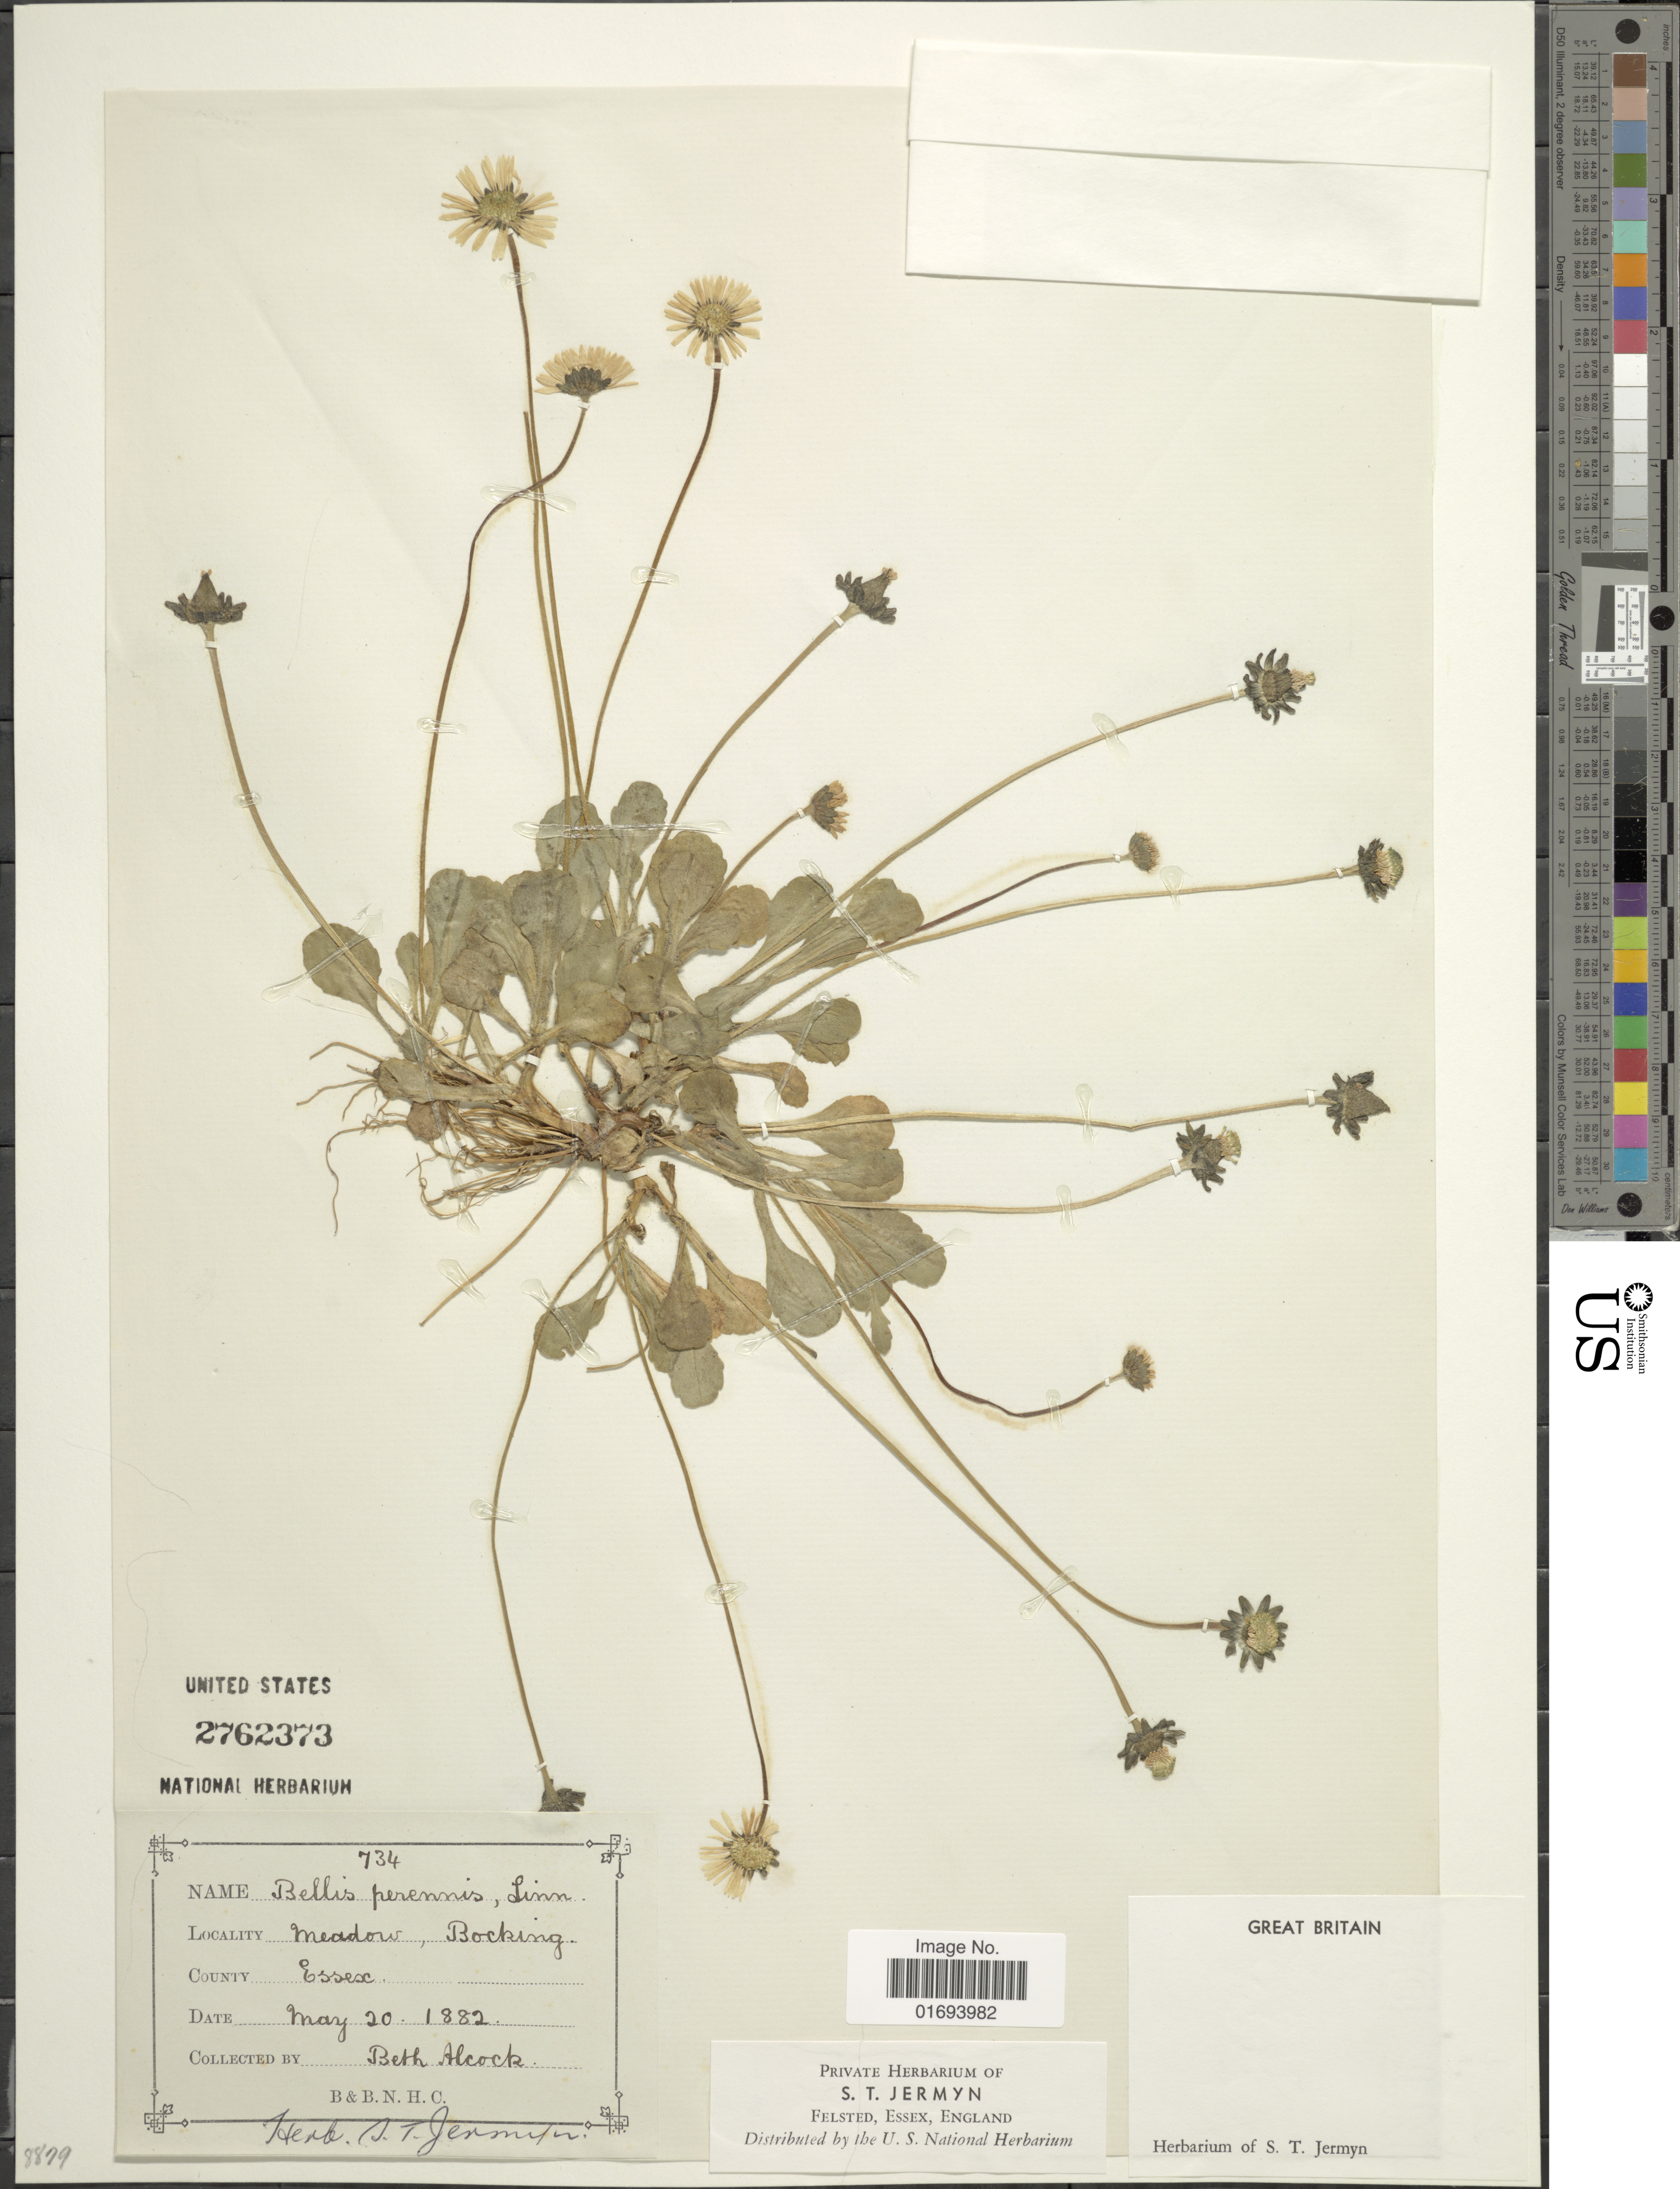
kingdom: Plantae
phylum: Tracheophyta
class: Magnoliopsida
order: Asterales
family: Asteraceae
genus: Bellis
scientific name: Bellis perennis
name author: L.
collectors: C. Alcock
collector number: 734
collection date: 1882-05-20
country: United Kingdom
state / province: England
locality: Meadow, Bockling, Essex County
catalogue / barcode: US 2762373